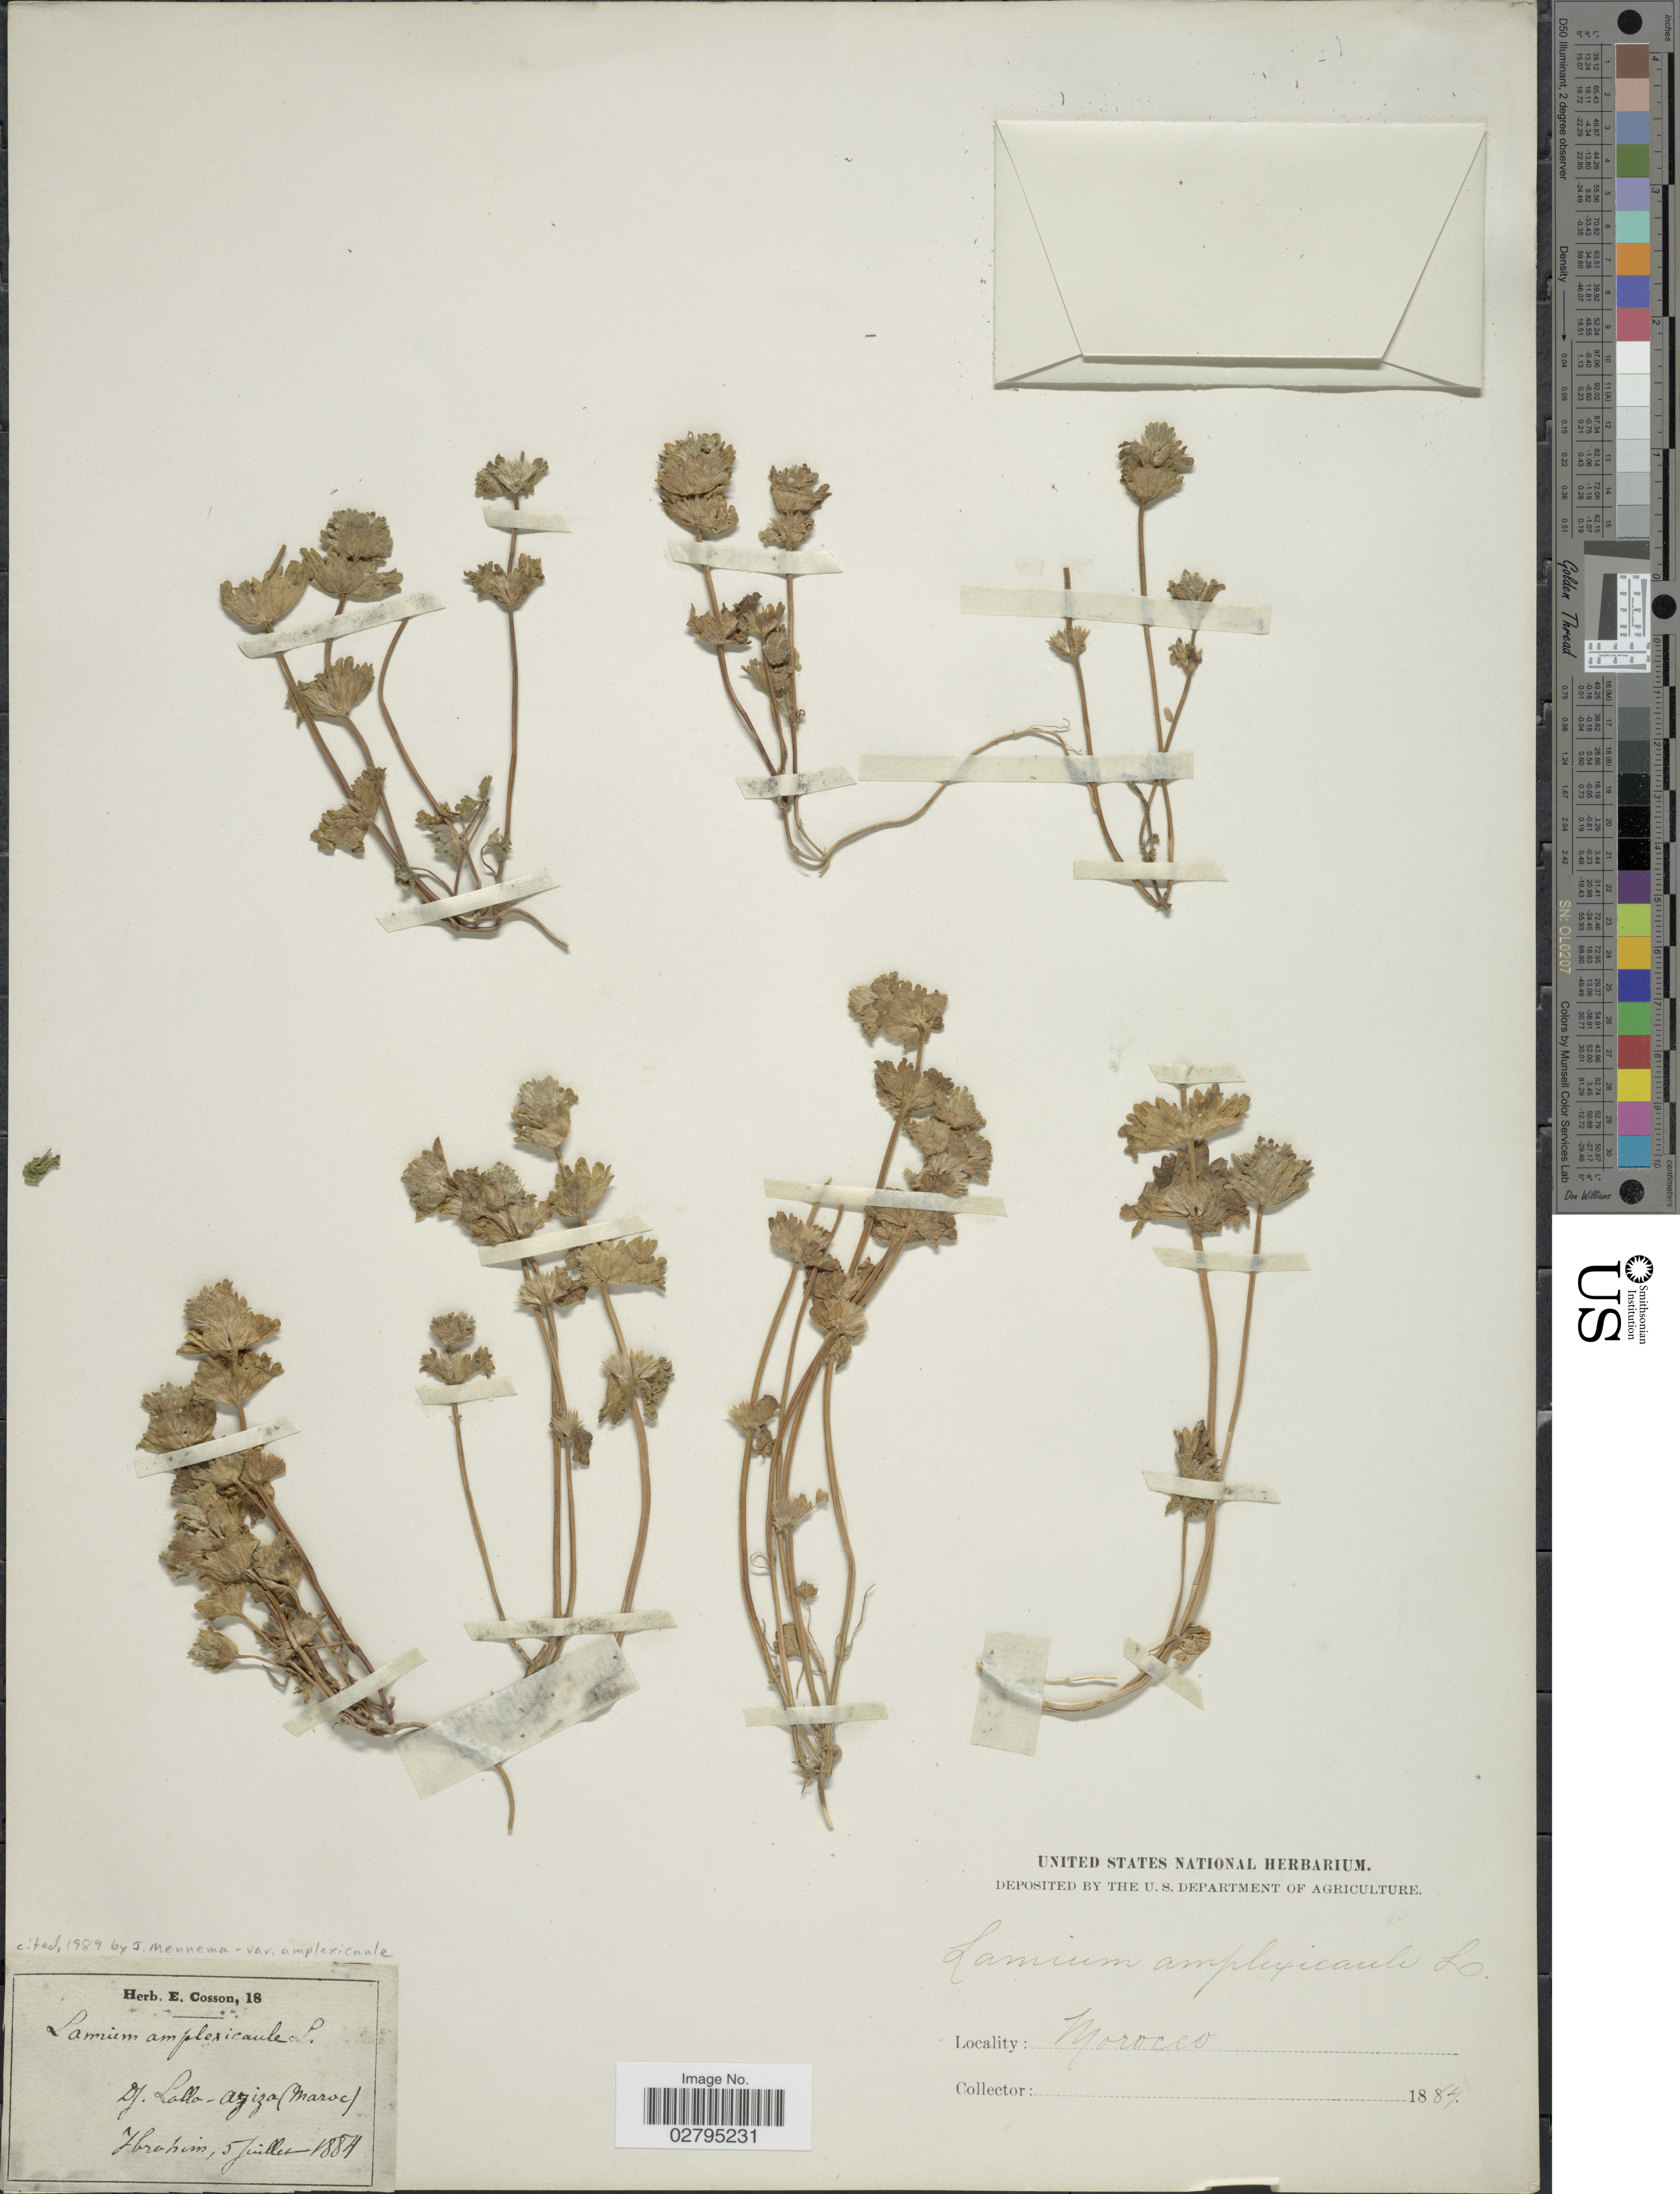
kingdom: Plantae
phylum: Tracheophyta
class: Magnoliopsida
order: Lamiales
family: Lamiaceae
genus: Lamium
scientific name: Lamium amplexicaule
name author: L.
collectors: -. Ibrahim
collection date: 1884-07-05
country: Morocco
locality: Dj. Lollo-Aziza (Maroc).